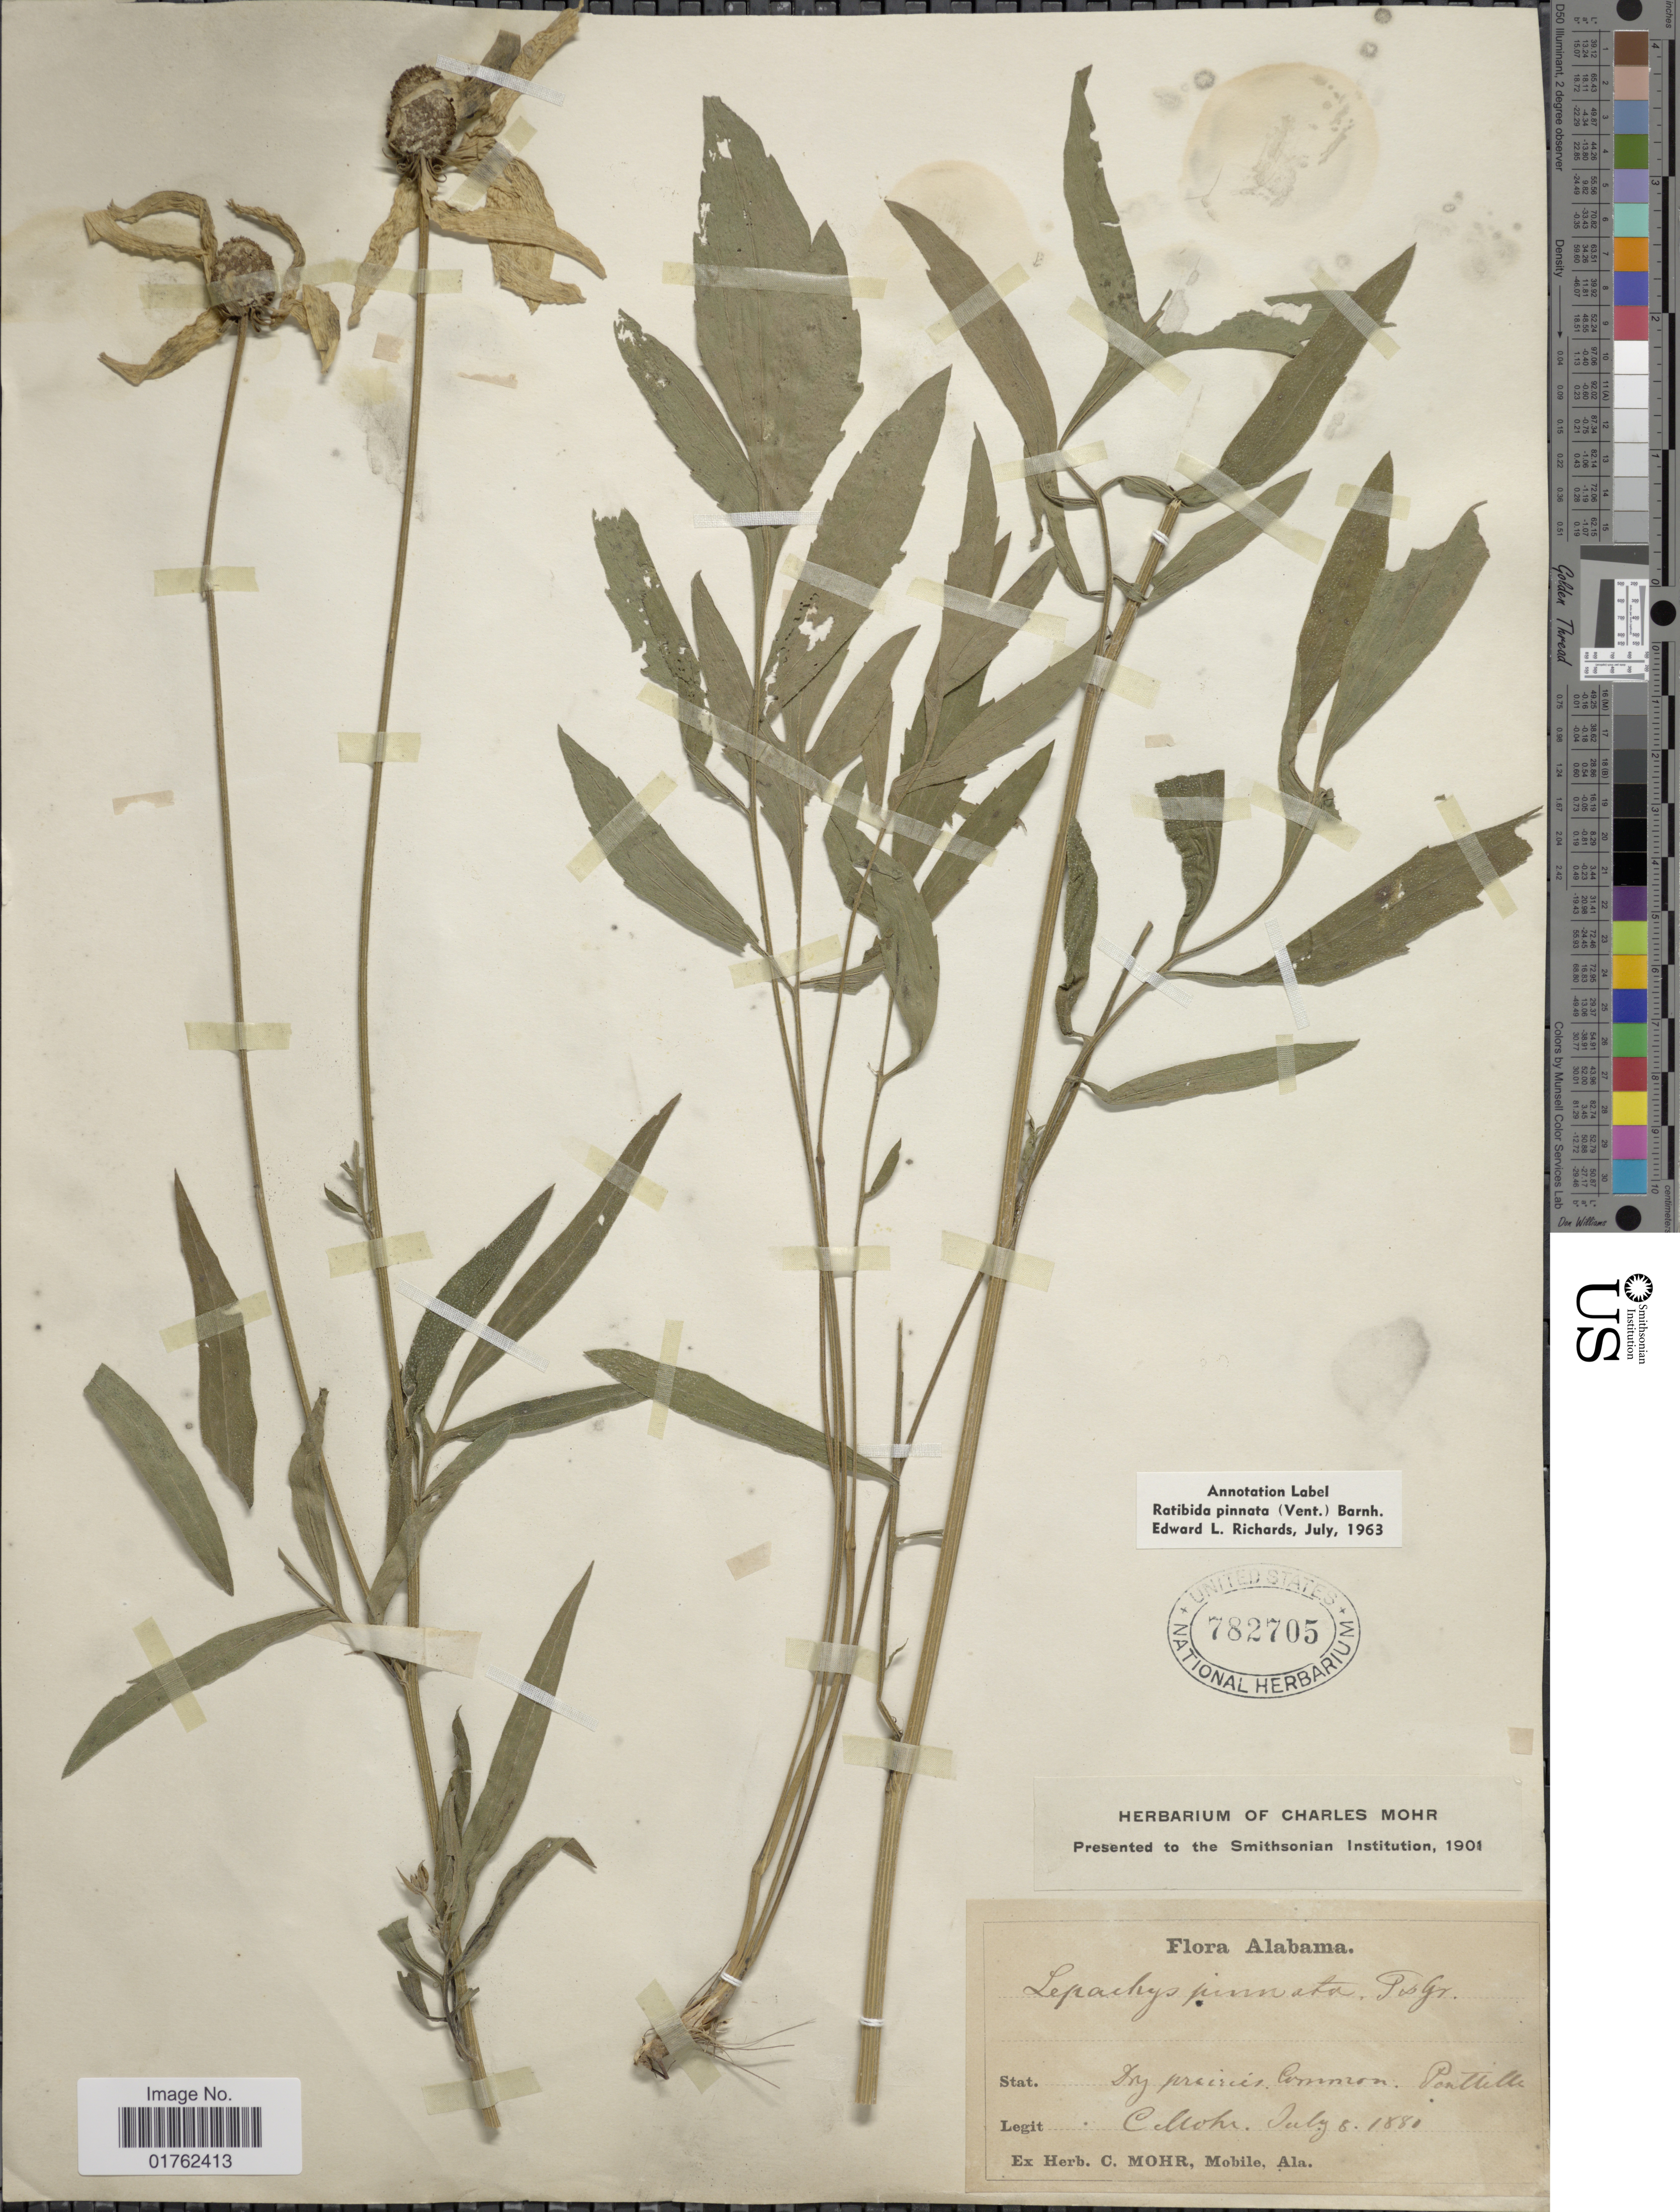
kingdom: Plantae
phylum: Tracheophyta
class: Magnoliopsida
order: Asterales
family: Asteraceae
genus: Ratibida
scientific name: Ratibida pinnata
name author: (Vent.) Barnhart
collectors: Mohr, C. T. (herbarium)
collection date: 1880-07-05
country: United States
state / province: Alabama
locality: Pintlala.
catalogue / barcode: US 782705